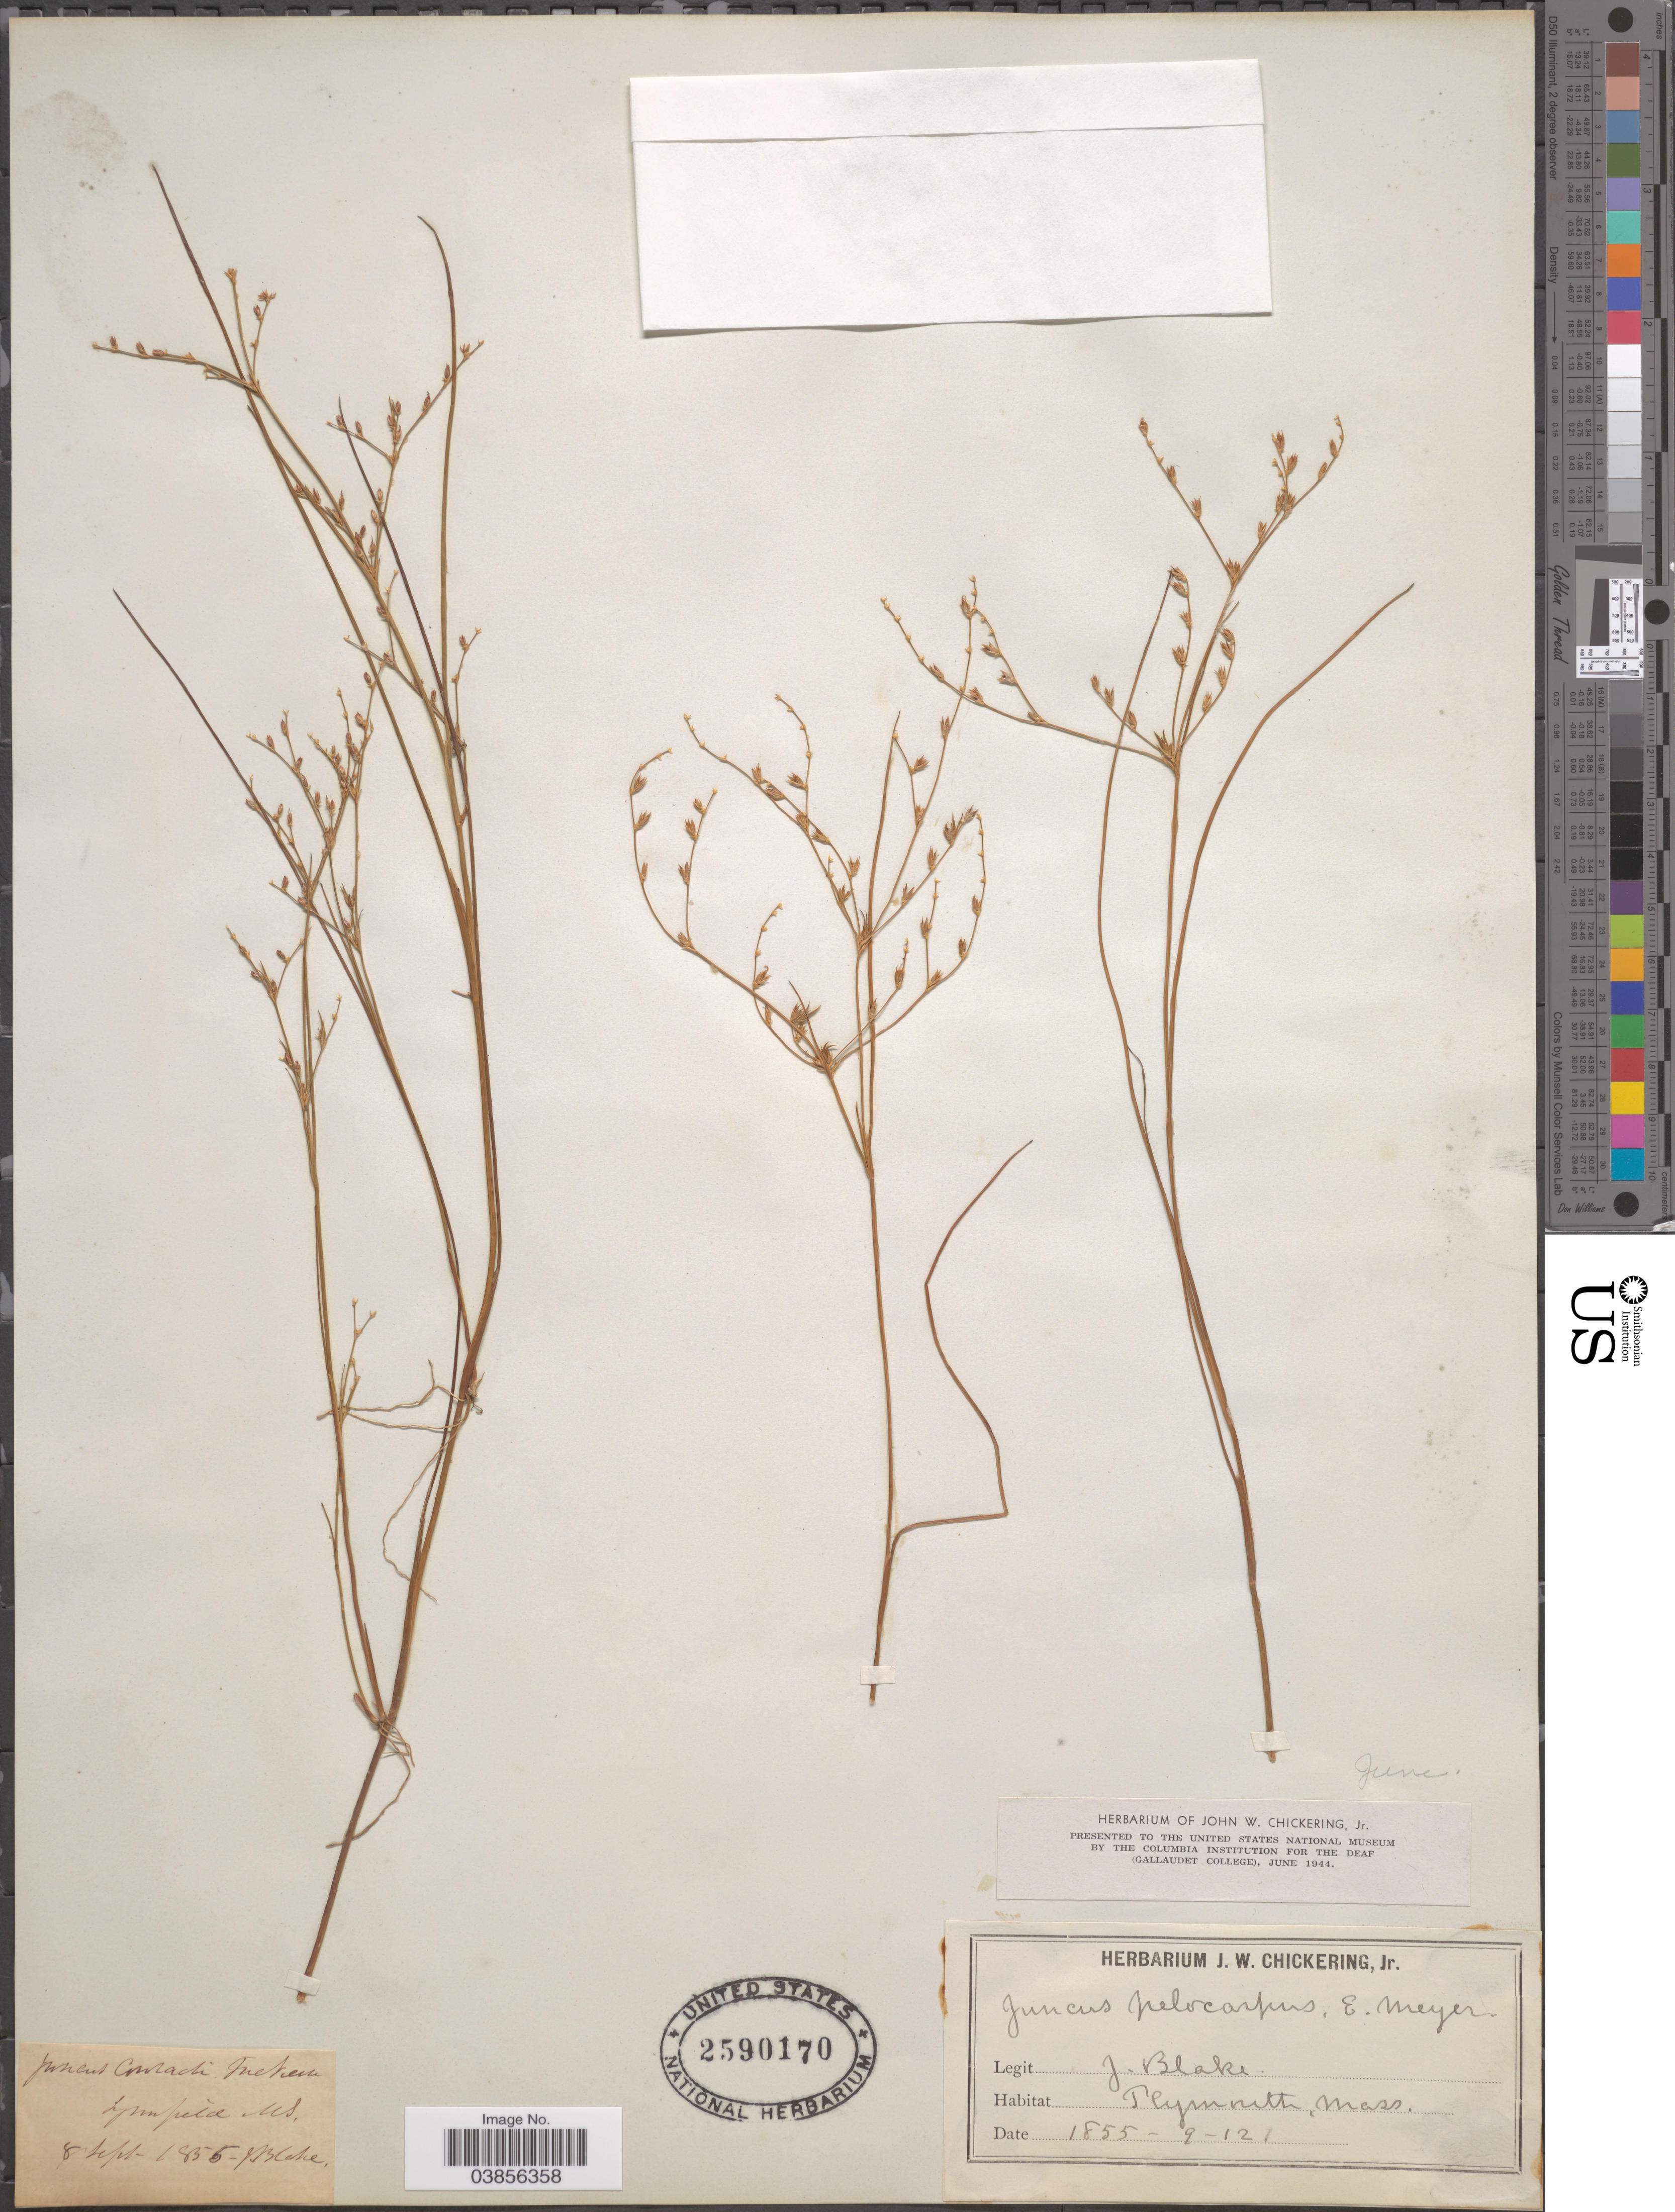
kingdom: Plantae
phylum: Tracheophyta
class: Liliopsida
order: Poales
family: Juncaceae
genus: Juncus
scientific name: Juncus pelocarpus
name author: E. Mey.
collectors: J. Blake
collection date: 1855-09-08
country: United States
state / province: Massachusetts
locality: Plymouth.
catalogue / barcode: US 2590170